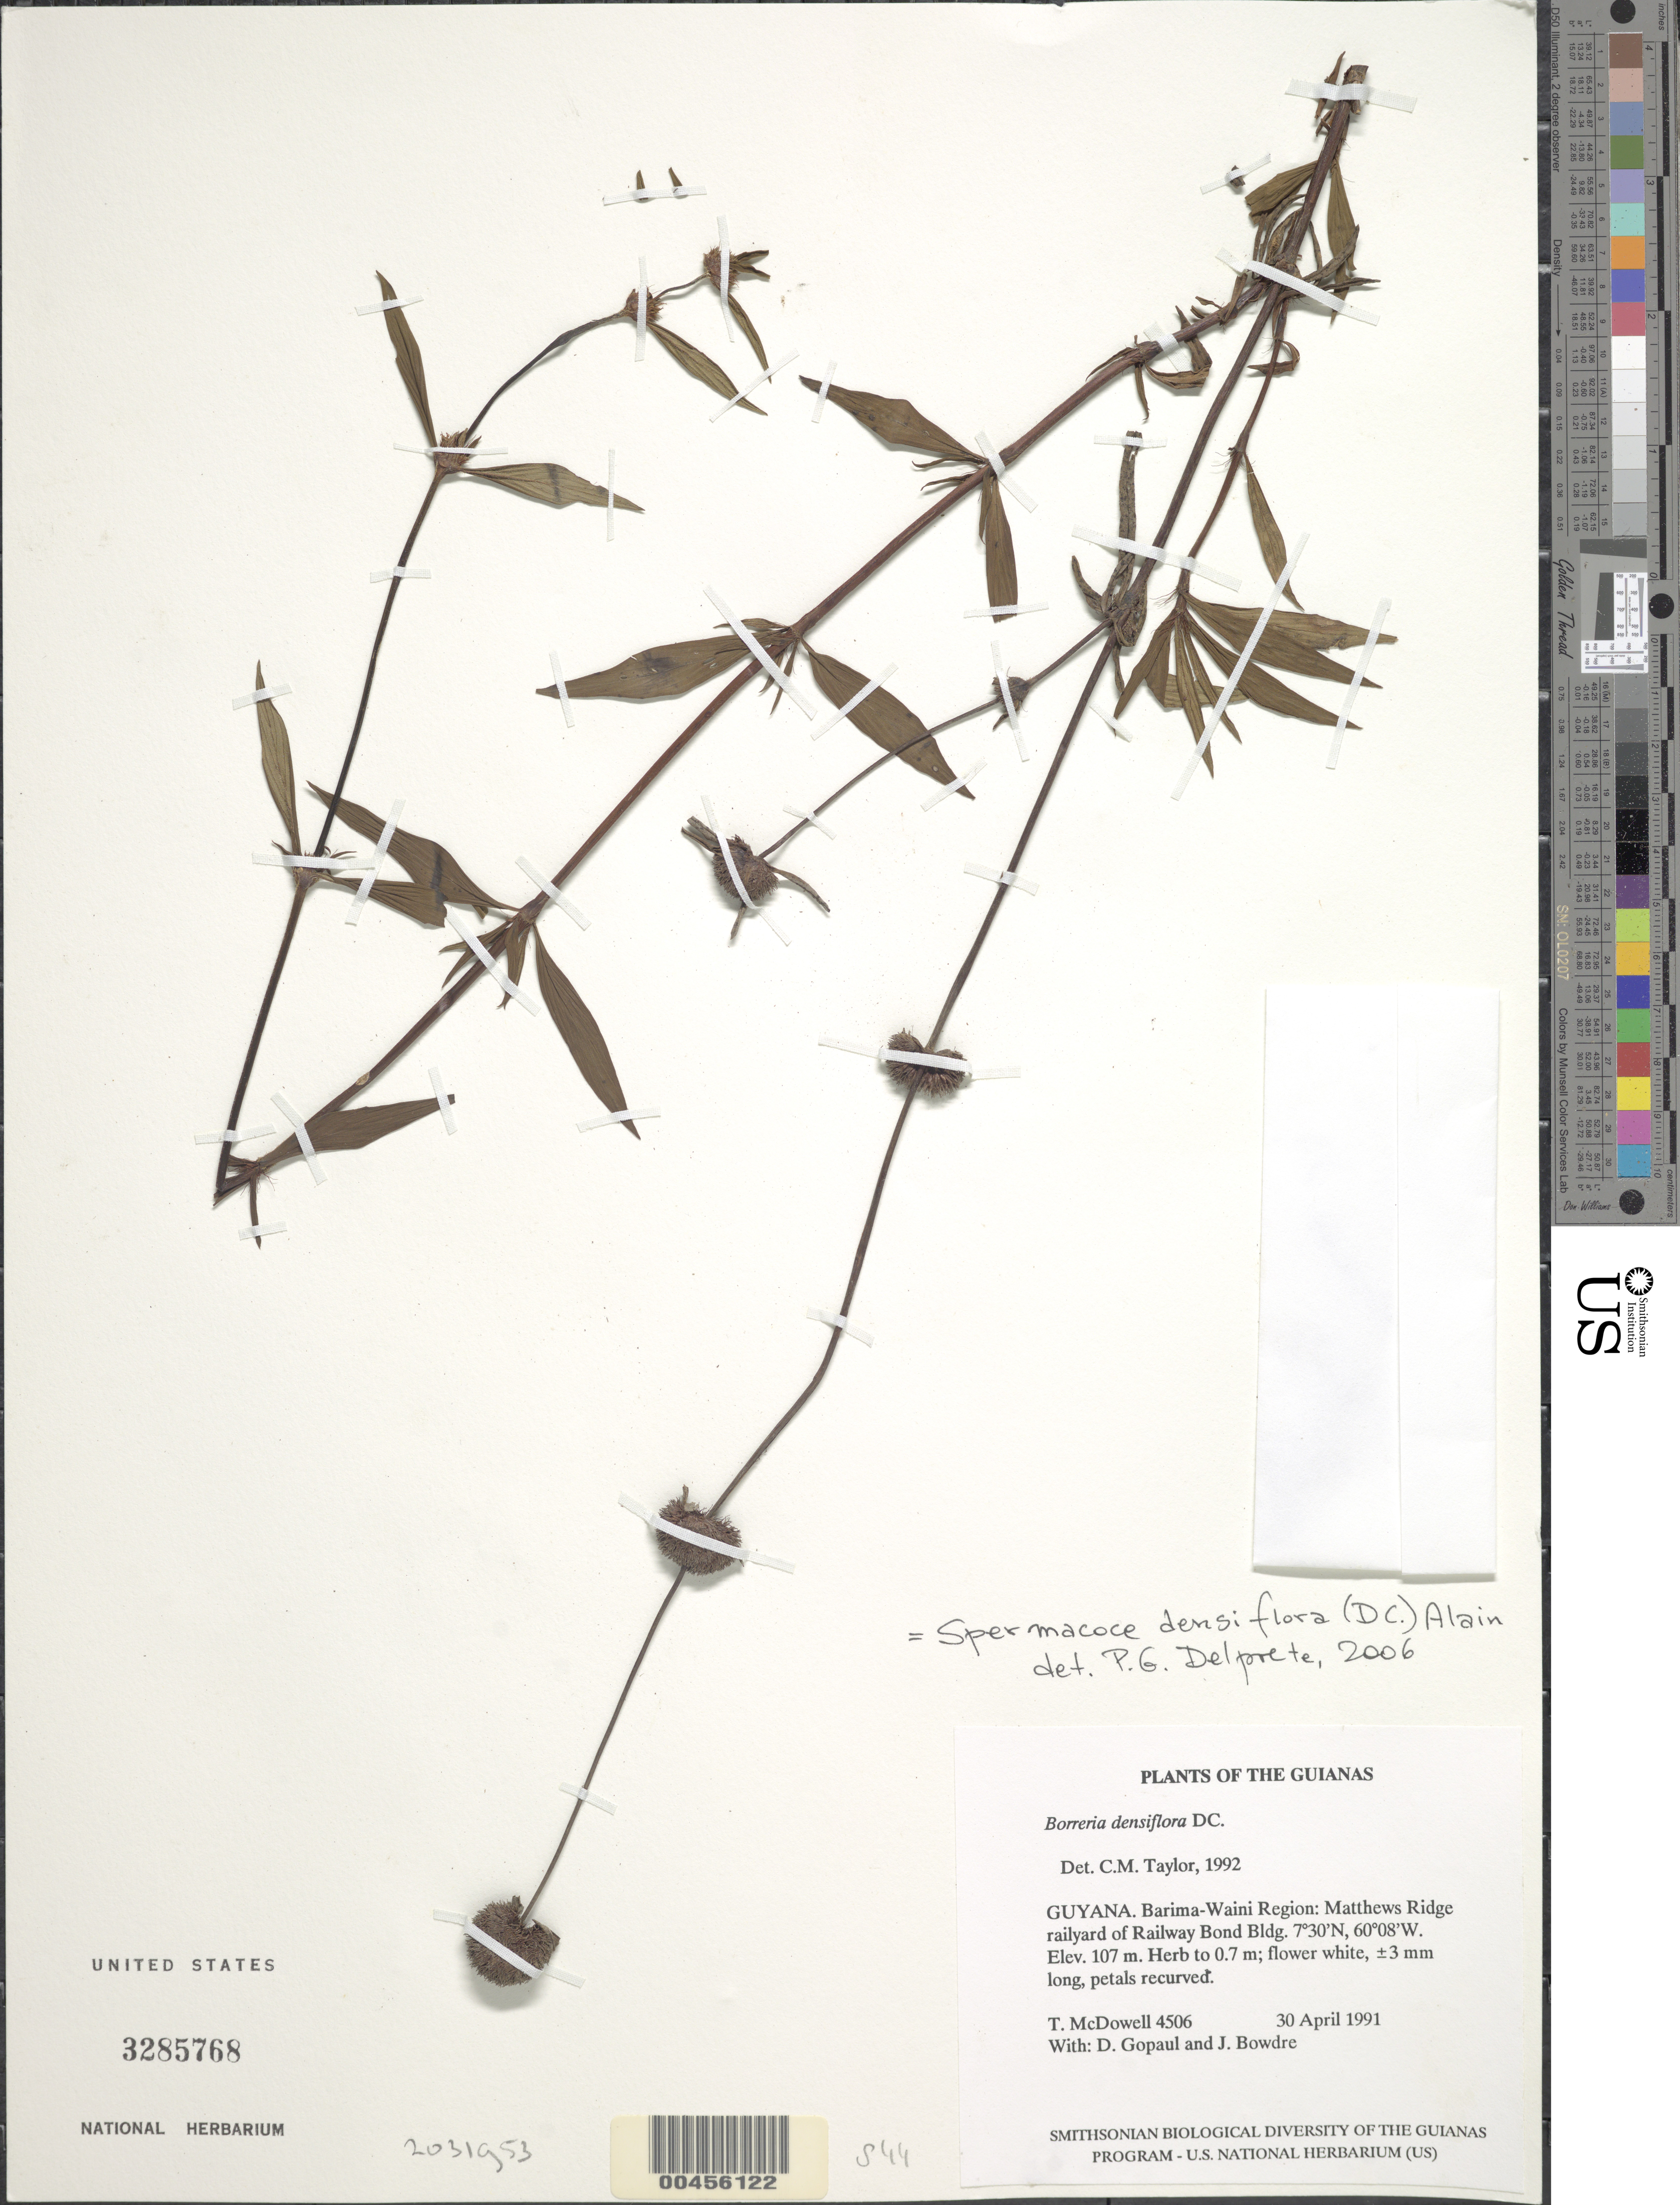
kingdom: Plantae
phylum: Tracheophyta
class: Magnoliopsida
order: Gentianales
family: Rubiaceae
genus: Spermacoce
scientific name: Spermacoce densiflora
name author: (DC.) Alain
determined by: Delprete, P. G., Herb. de Guyane Cay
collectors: T. McDowell, D. Gopaul & J. Bowdre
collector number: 4506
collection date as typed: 30 April 1991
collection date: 1991-04-30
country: Guyana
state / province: Barima-Waini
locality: Matthews Ridge railyard of Railway Bond Bldg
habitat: Clearing grazed by goats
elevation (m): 107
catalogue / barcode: US 3285768